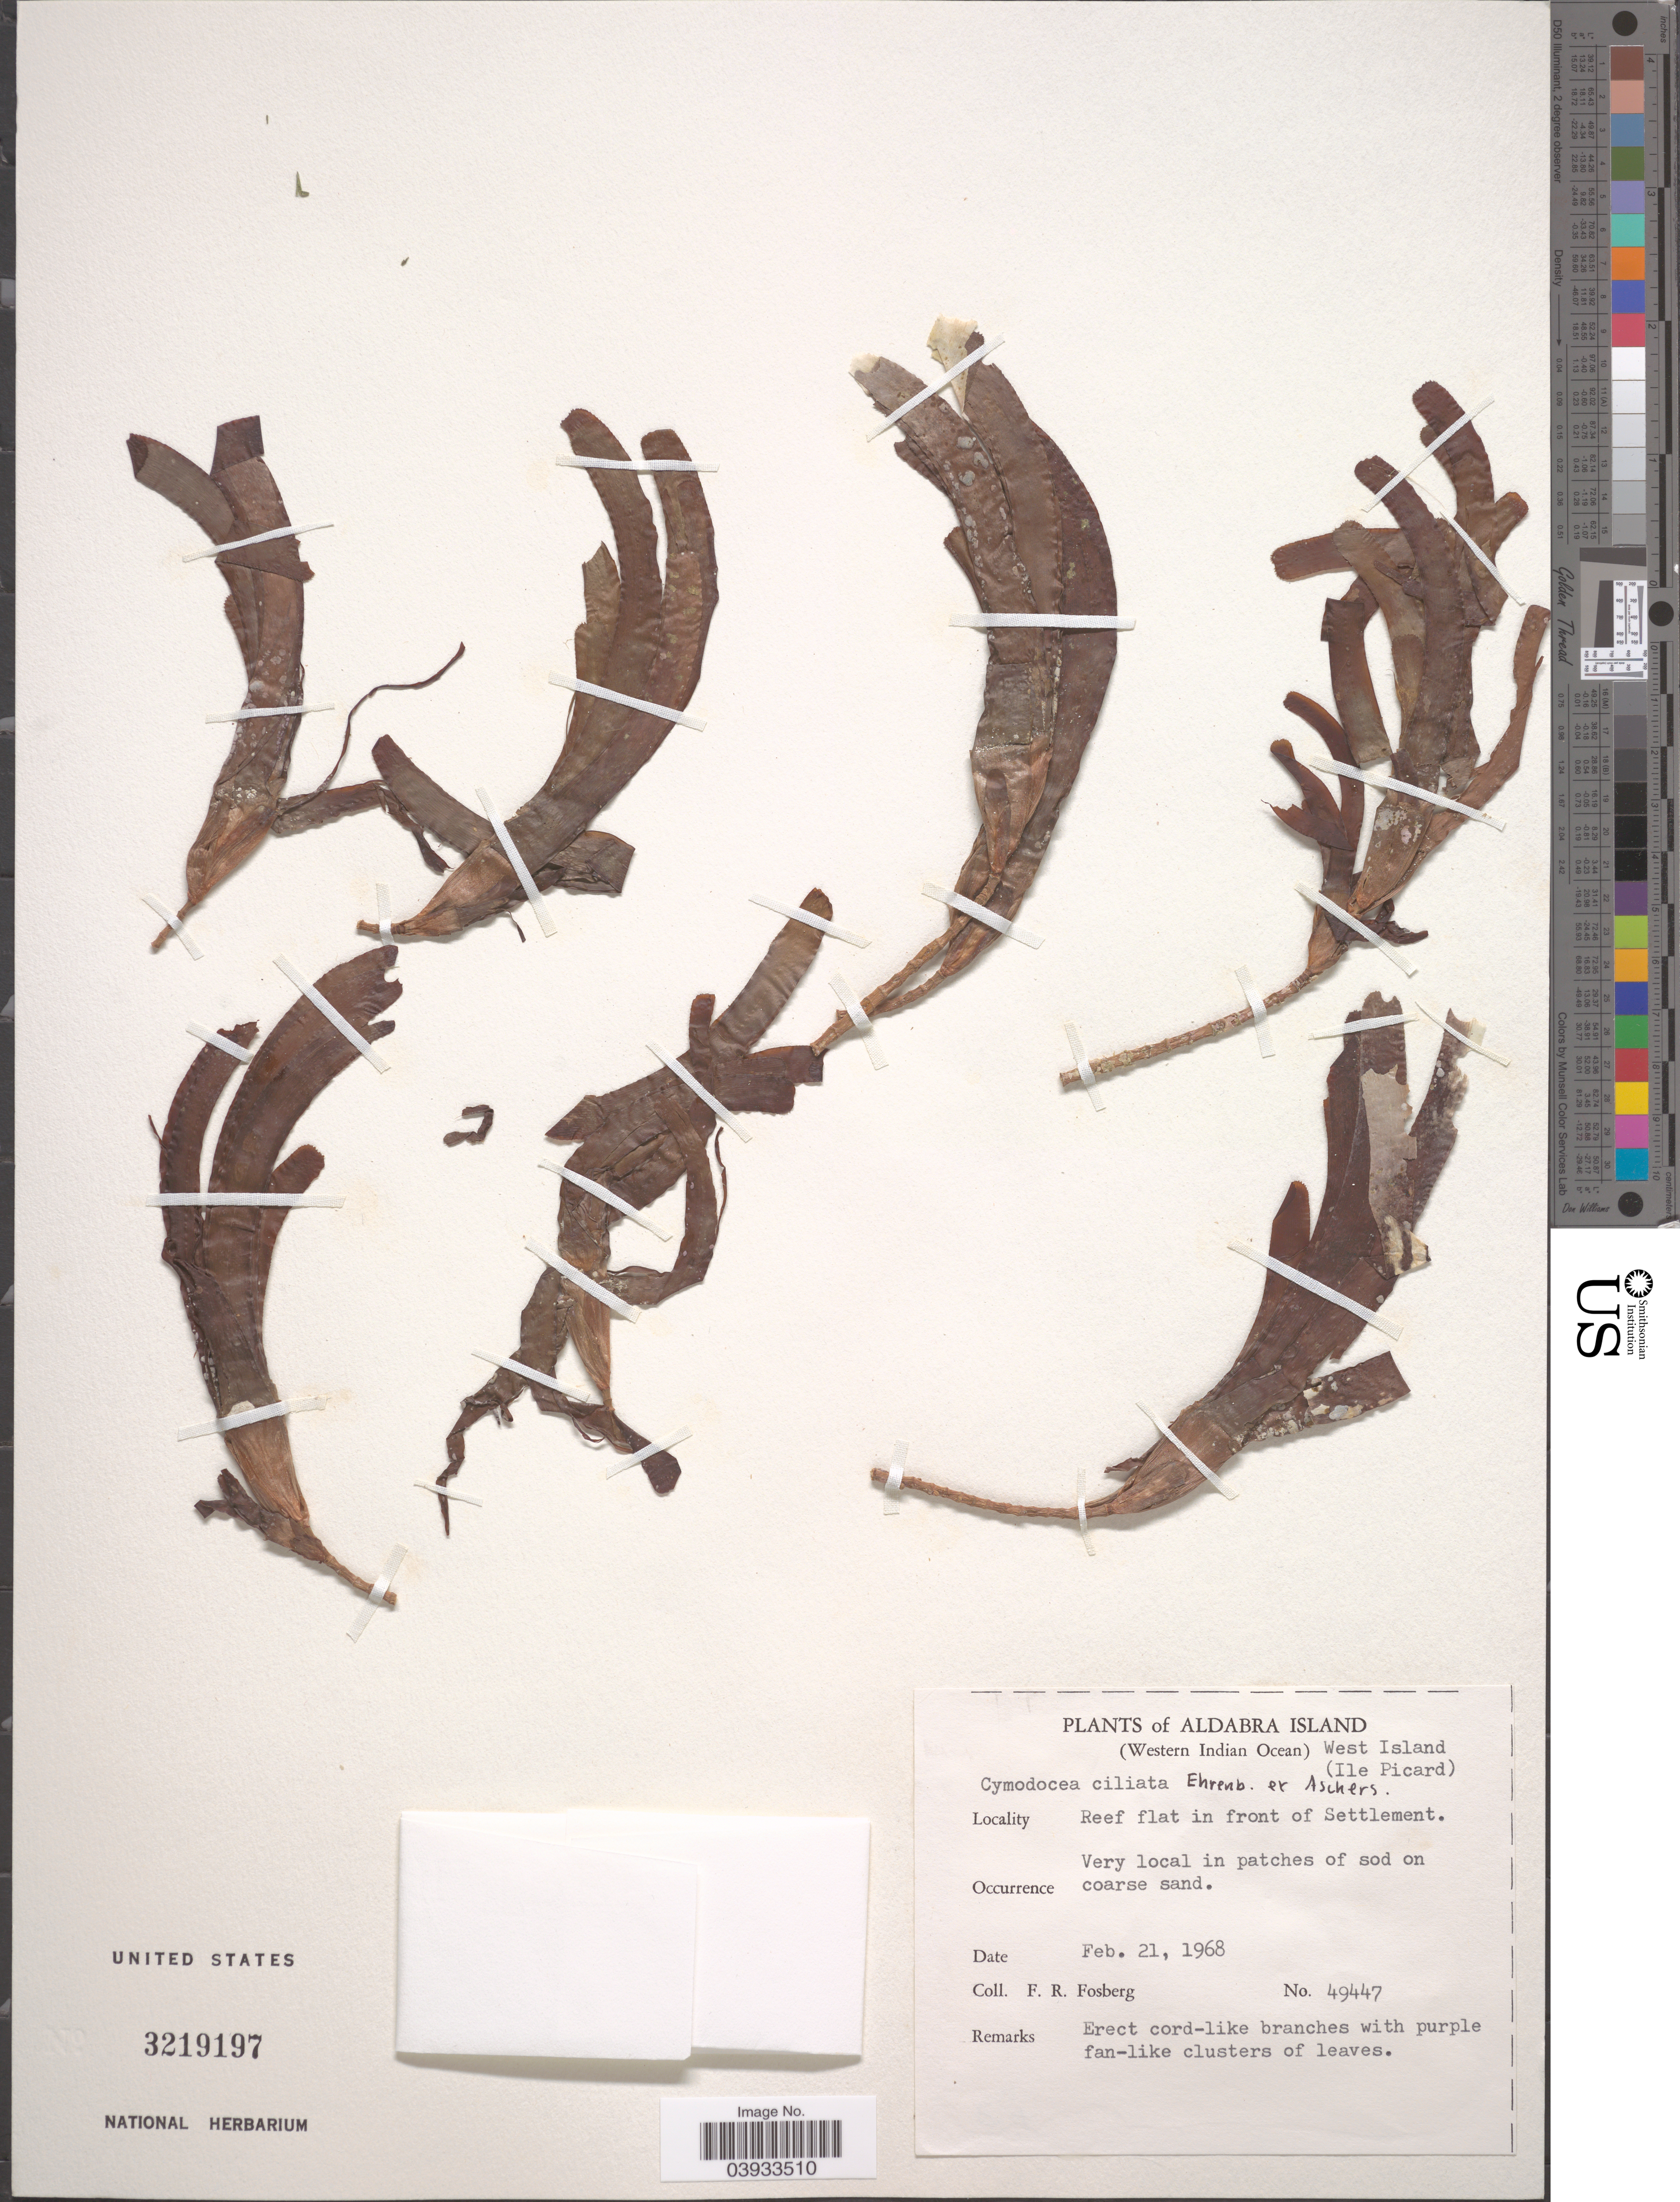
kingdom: Plantae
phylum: Tracheophyta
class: Liliopsida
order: Alismatales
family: Cymodoceaceae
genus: Thalassodendron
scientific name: Thalassodendron ciliatum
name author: (Forssk.) Hartog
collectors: F. R. Fosberg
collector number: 49447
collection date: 1968-02-21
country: Seychelles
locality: Aldabra Island. (Western Indian Ocean) West Island (Ile Picard). In front of Settlement.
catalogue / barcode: US 3219197